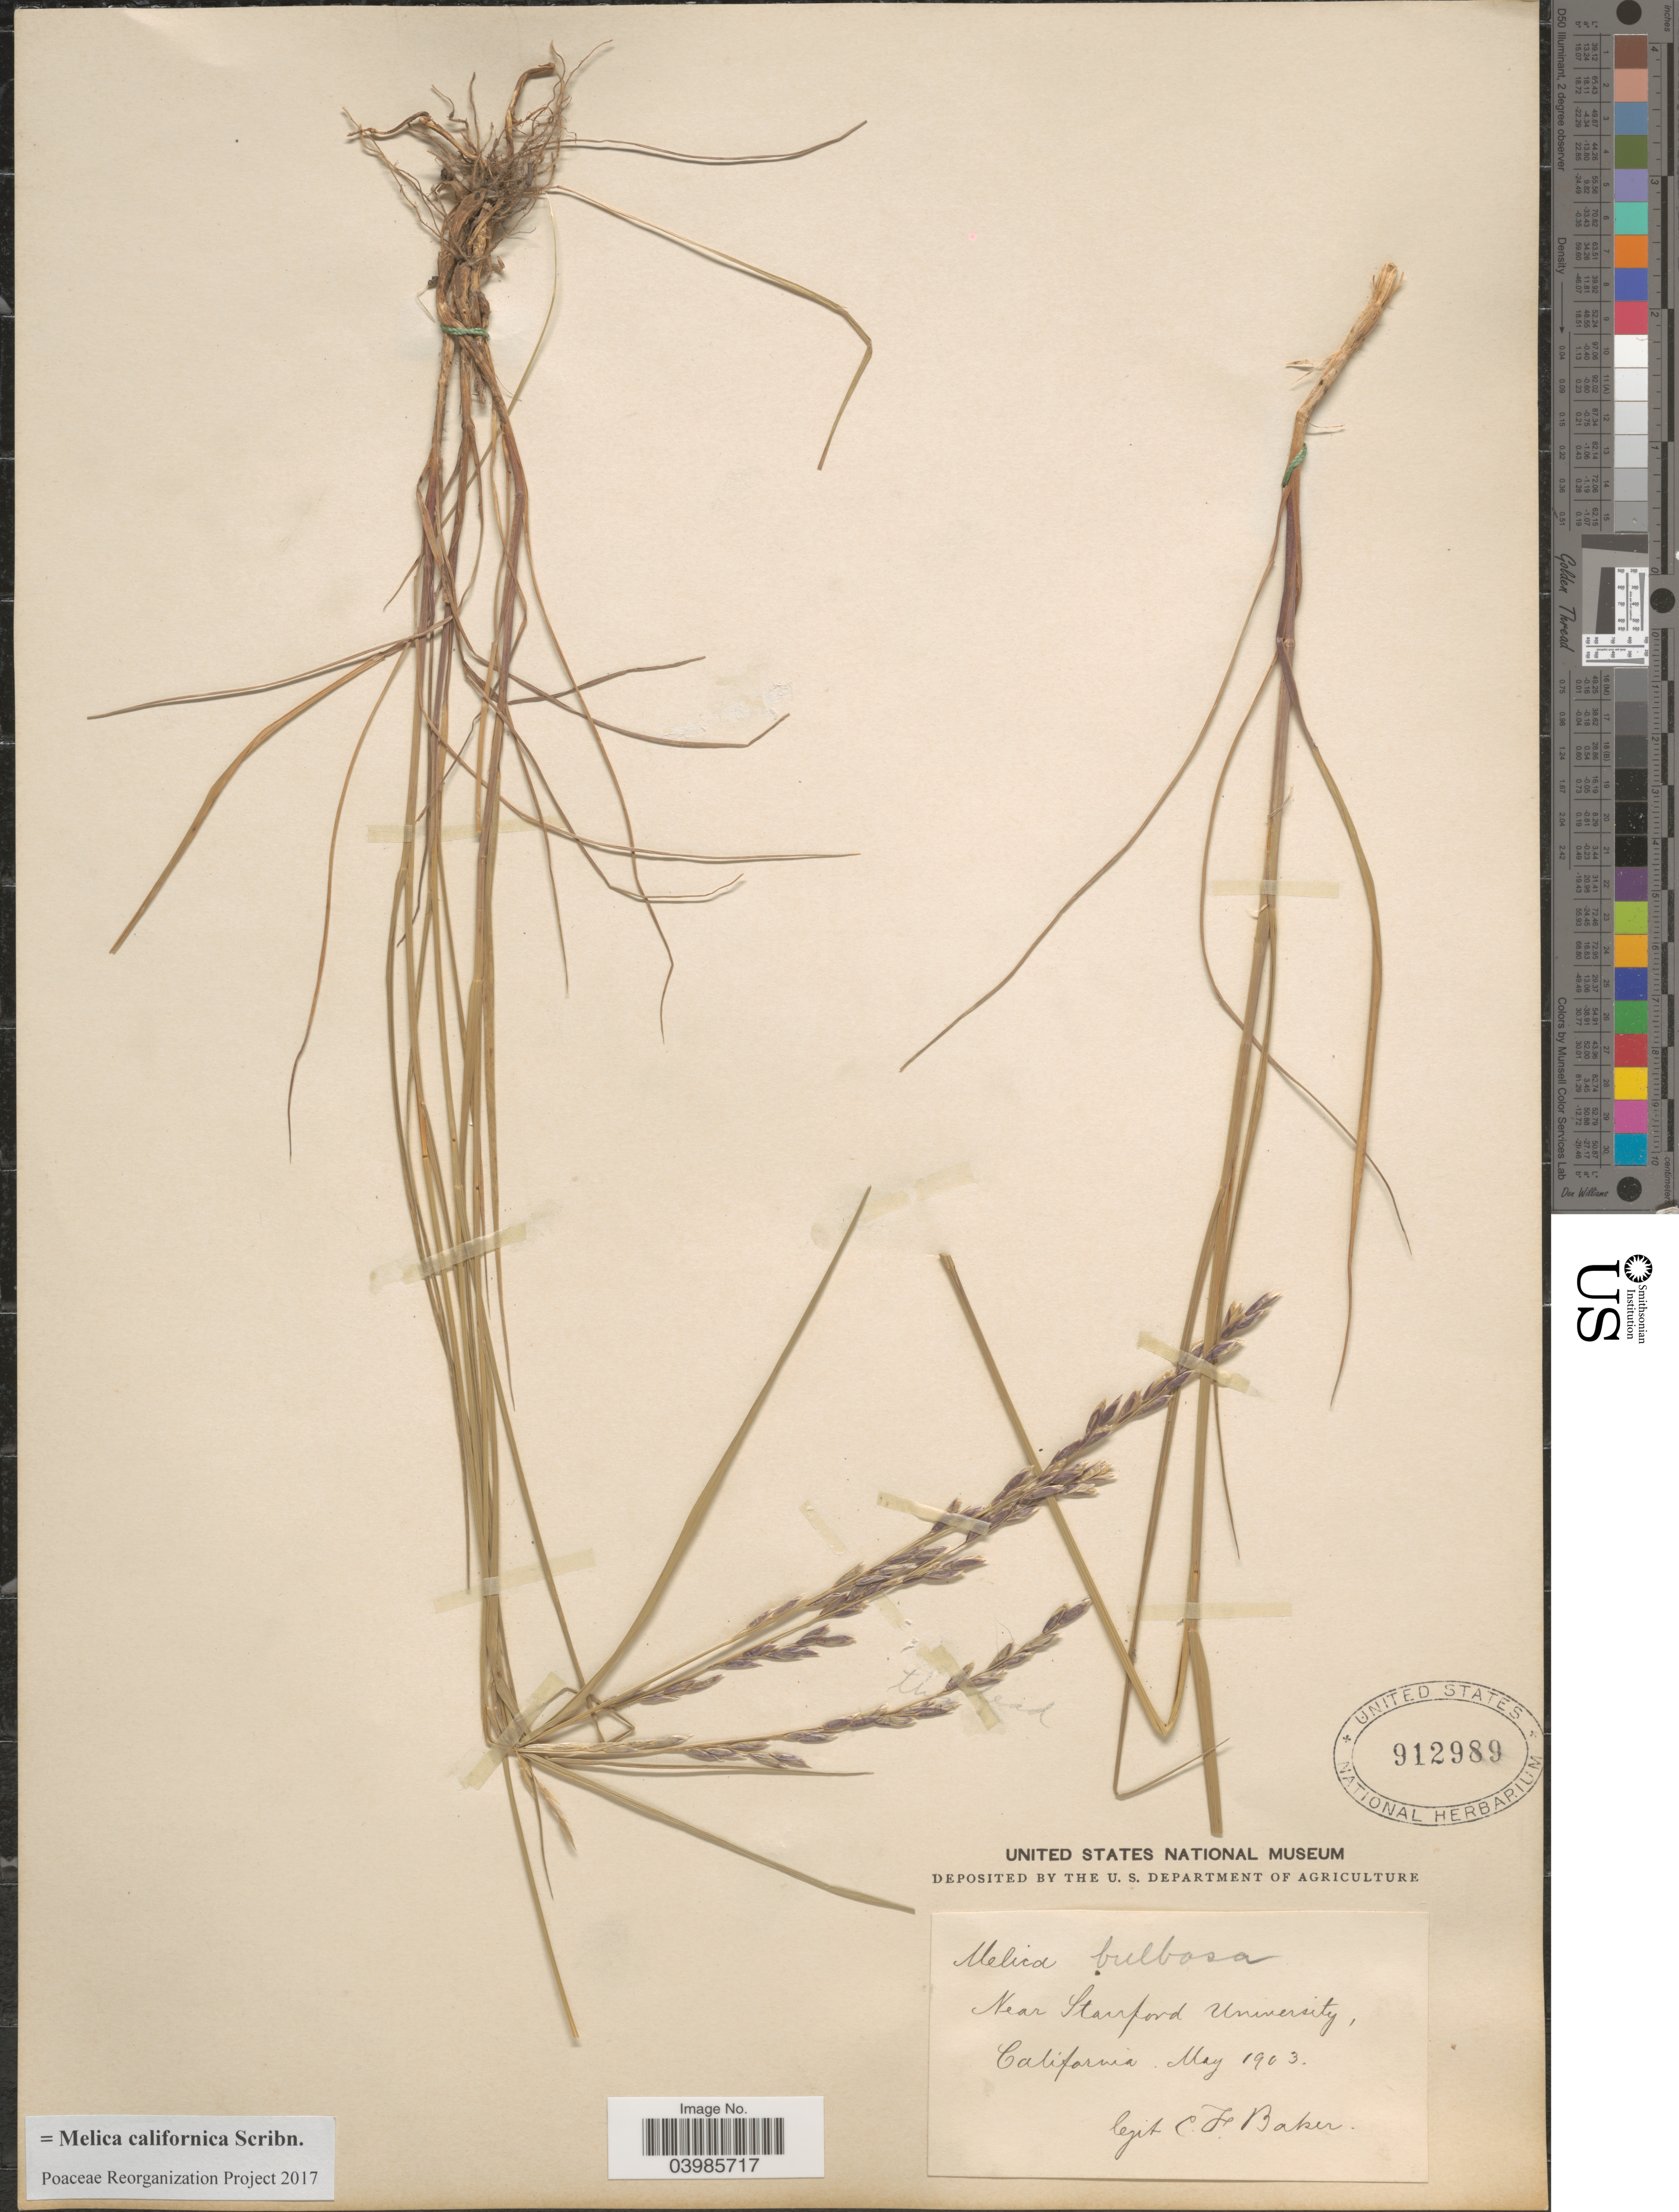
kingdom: Plantae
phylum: Tracheophyta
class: Liliopsida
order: Poales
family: Poaceae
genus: Melica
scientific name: Melica californica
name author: Scribn.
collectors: C. F. Baker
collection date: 1903-05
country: United States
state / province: California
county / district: Santa Clara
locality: Near Stanford University.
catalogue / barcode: US 912989